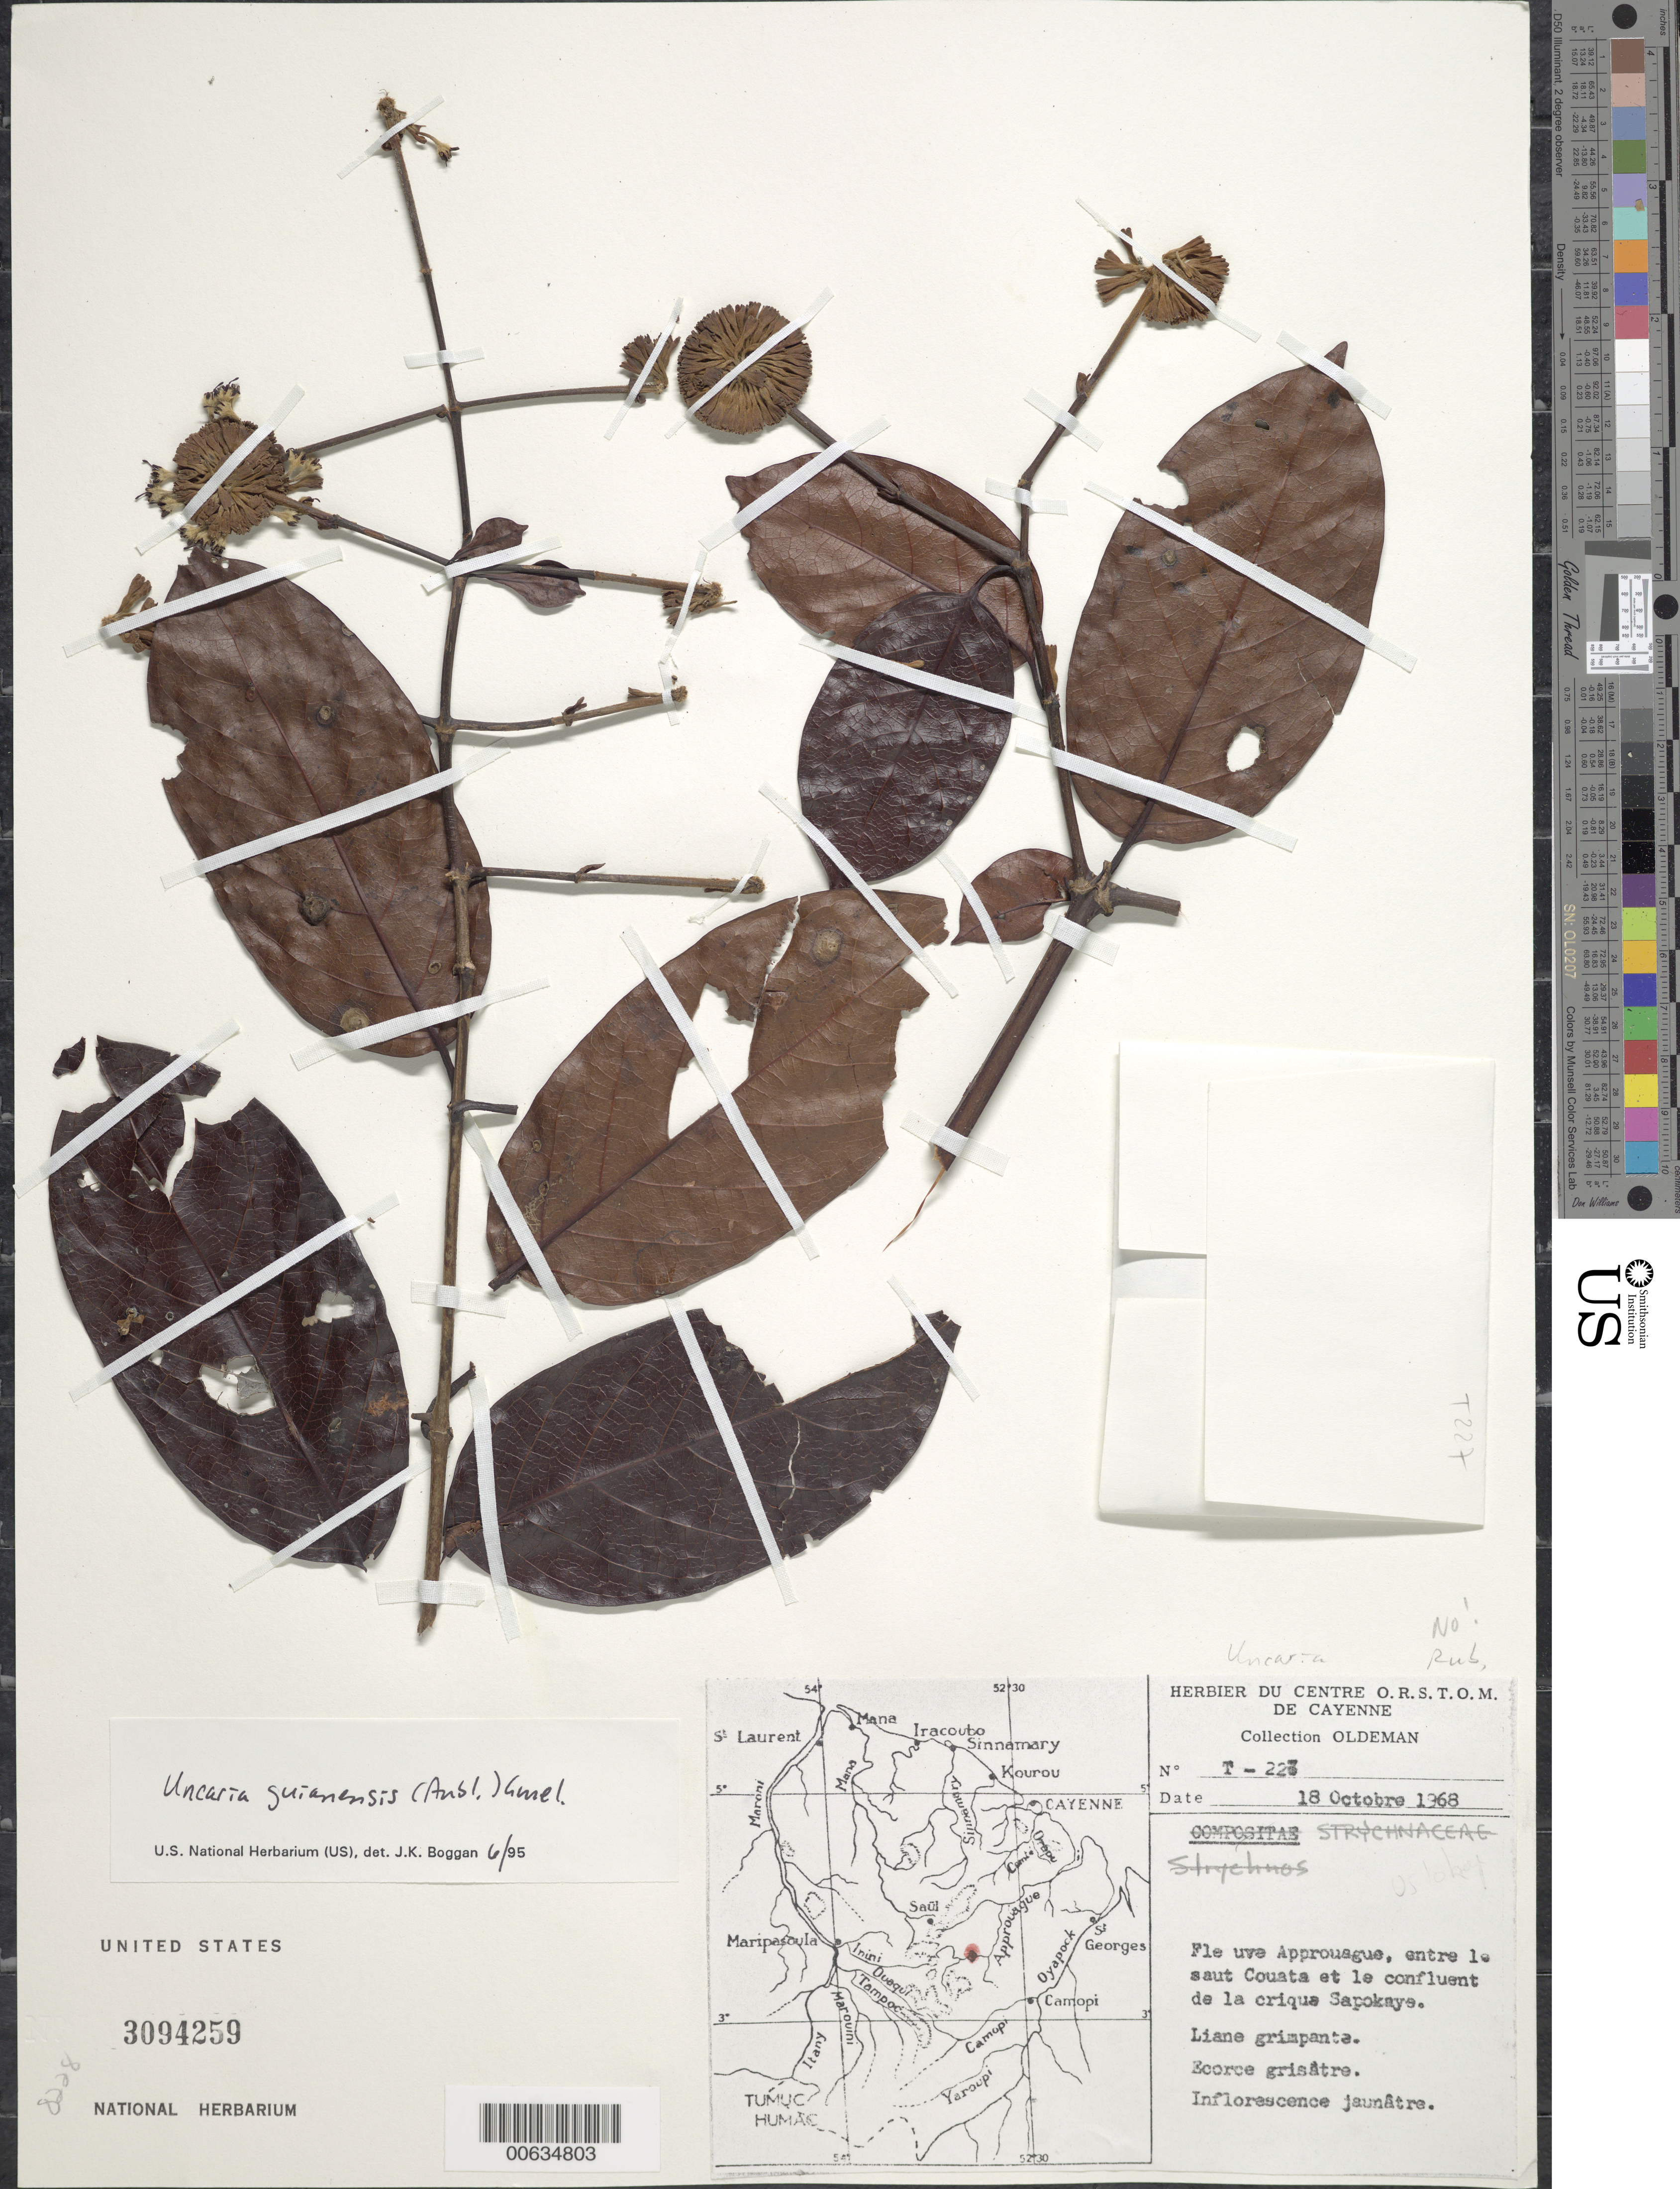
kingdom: Plantae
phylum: Tracheophyta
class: Magnoliopsida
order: Gentianales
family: Rubiaceae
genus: Uncaria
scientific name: Uncaria guianensis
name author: (Aubl.) J.F. Gmel.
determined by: Boggan, J. K., (US), NMNH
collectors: R. Oldeman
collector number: T 223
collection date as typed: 18-Oct-68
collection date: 1968-10-18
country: French Guiana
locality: Approuague R., entre le saut Couata et le confluent de la crique Sapokaye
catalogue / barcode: US 3094259